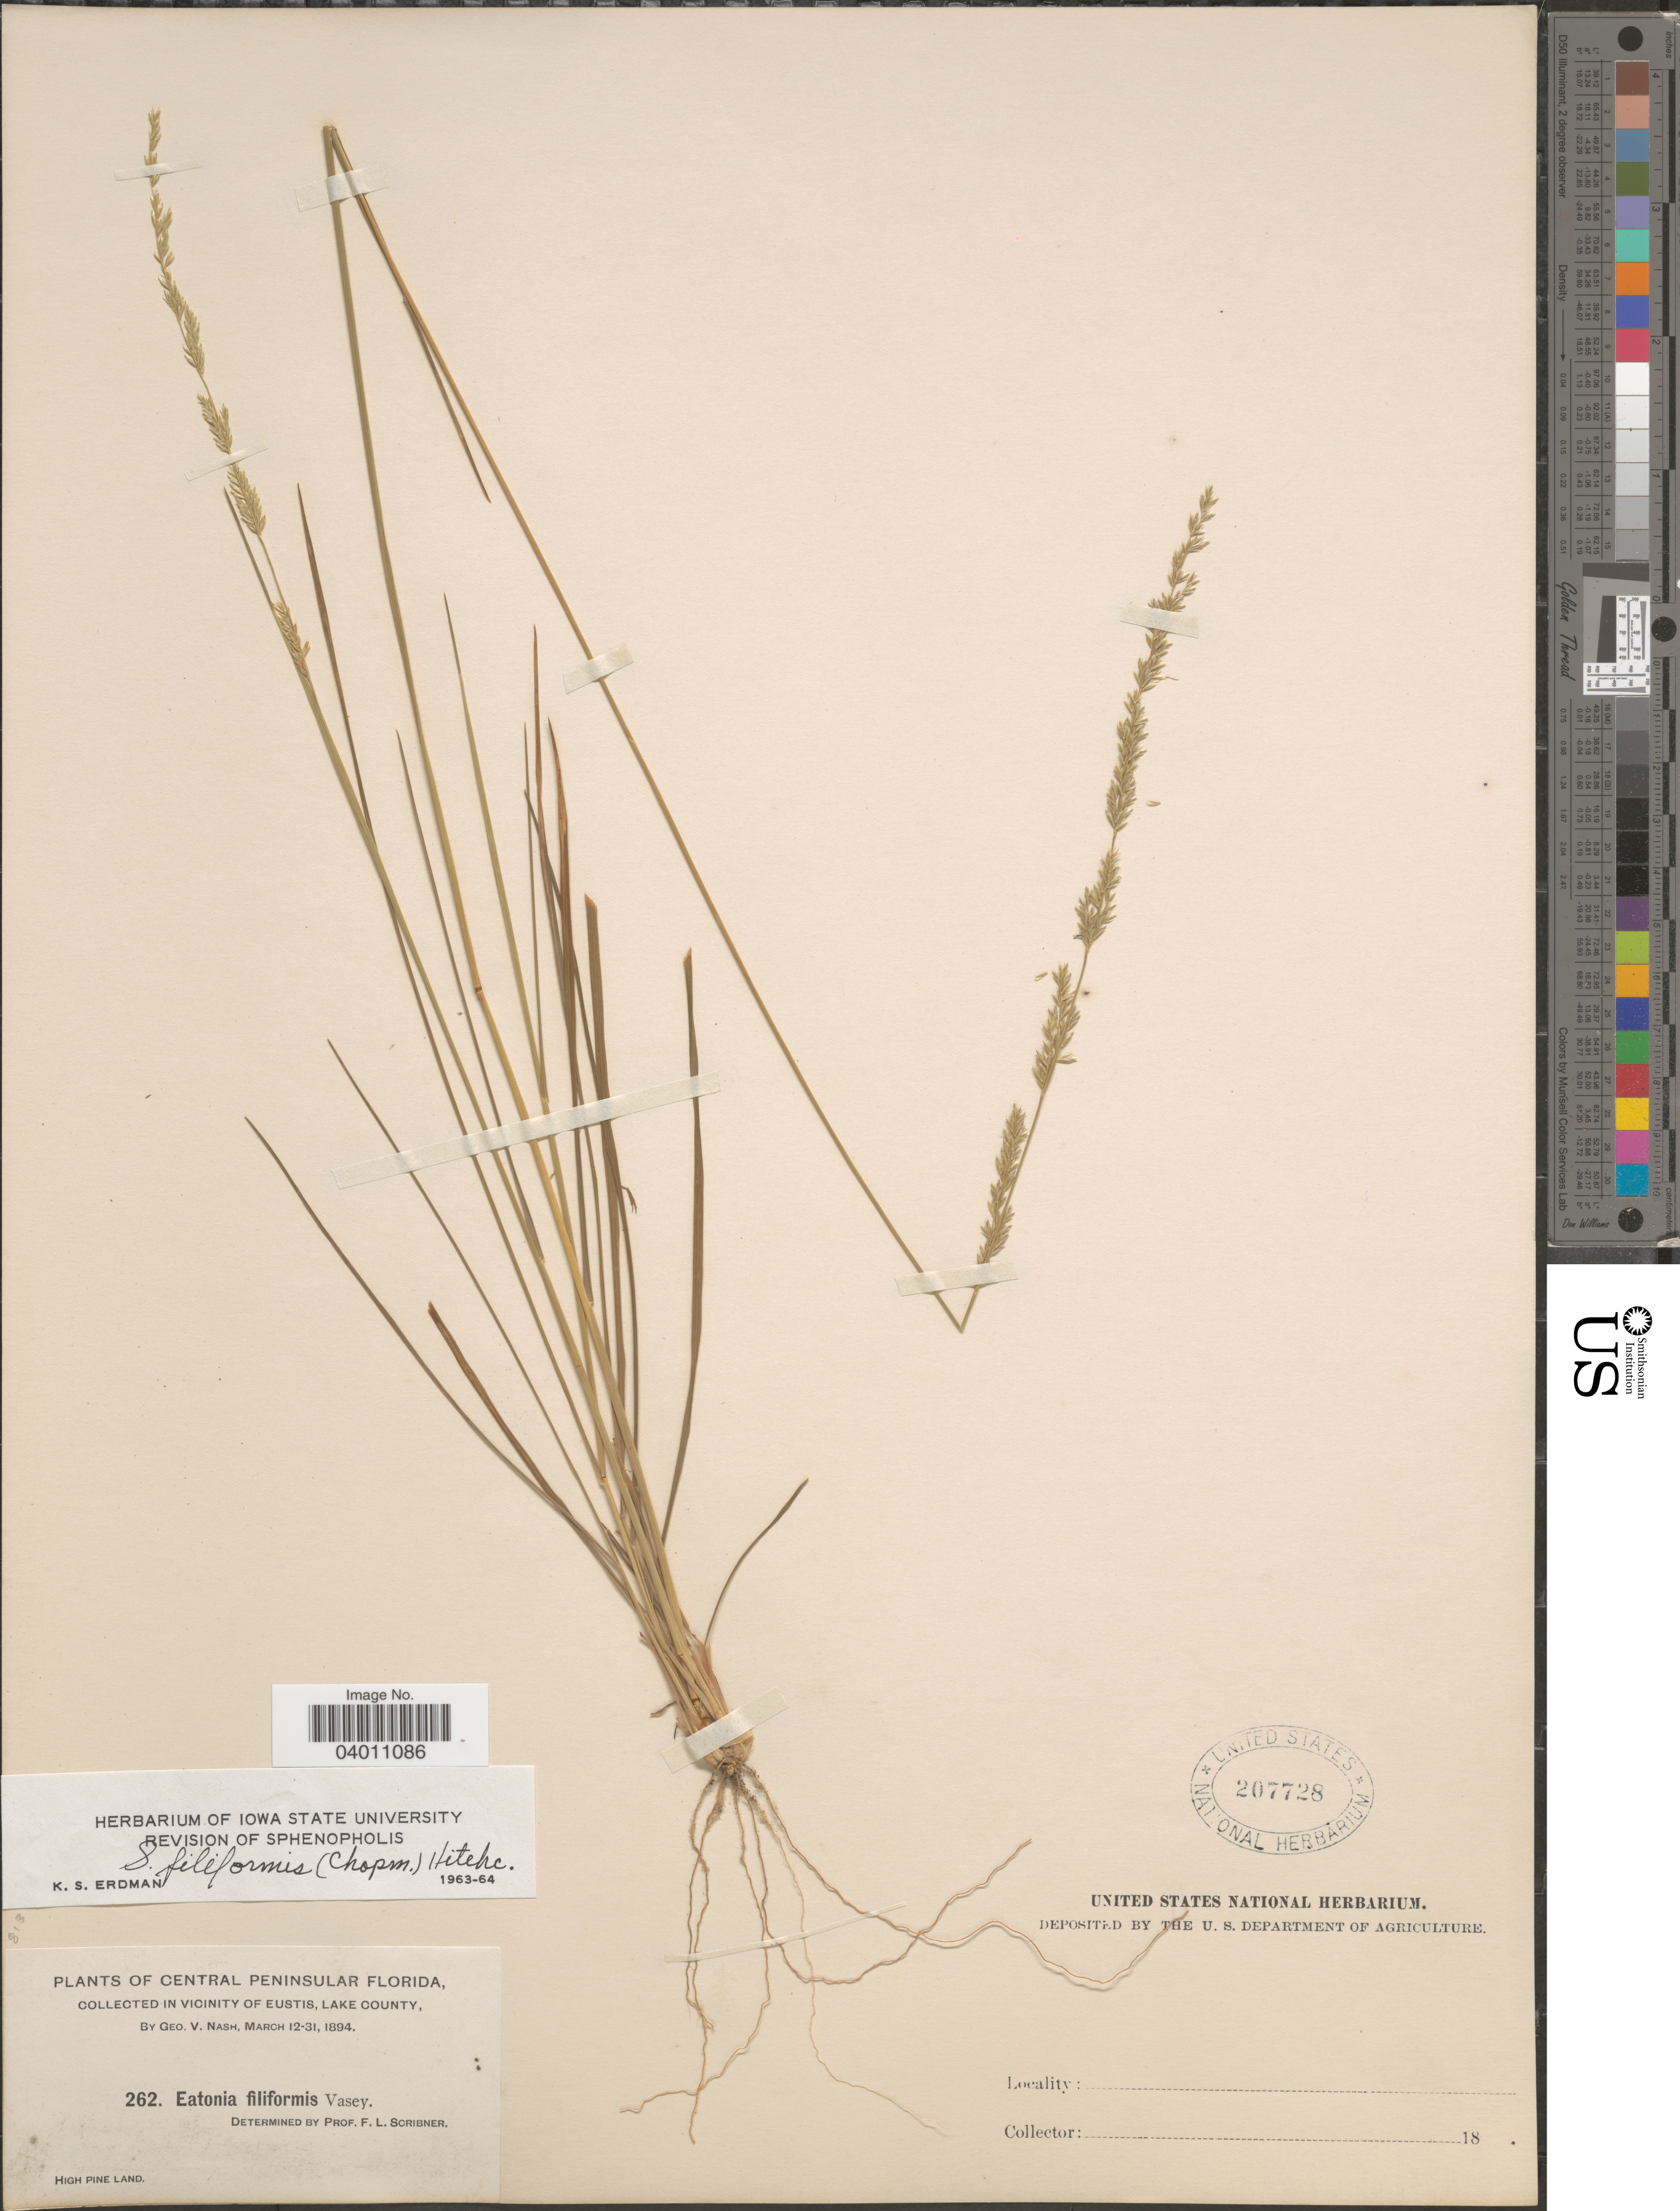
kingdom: Plantae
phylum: Tracheophyta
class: Liliopsida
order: Poales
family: Poaceae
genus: Sphenopholis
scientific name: Sphenopholis filiformis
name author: (Chapm.) Scribn.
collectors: G. V. Nash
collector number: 262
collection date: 1894-03-12/1894-03-31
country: United States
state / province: Florida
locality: Central Peninsular Florida, in vicinity of Eustis, Lake County. High Pine Land.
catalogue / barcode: US 207728